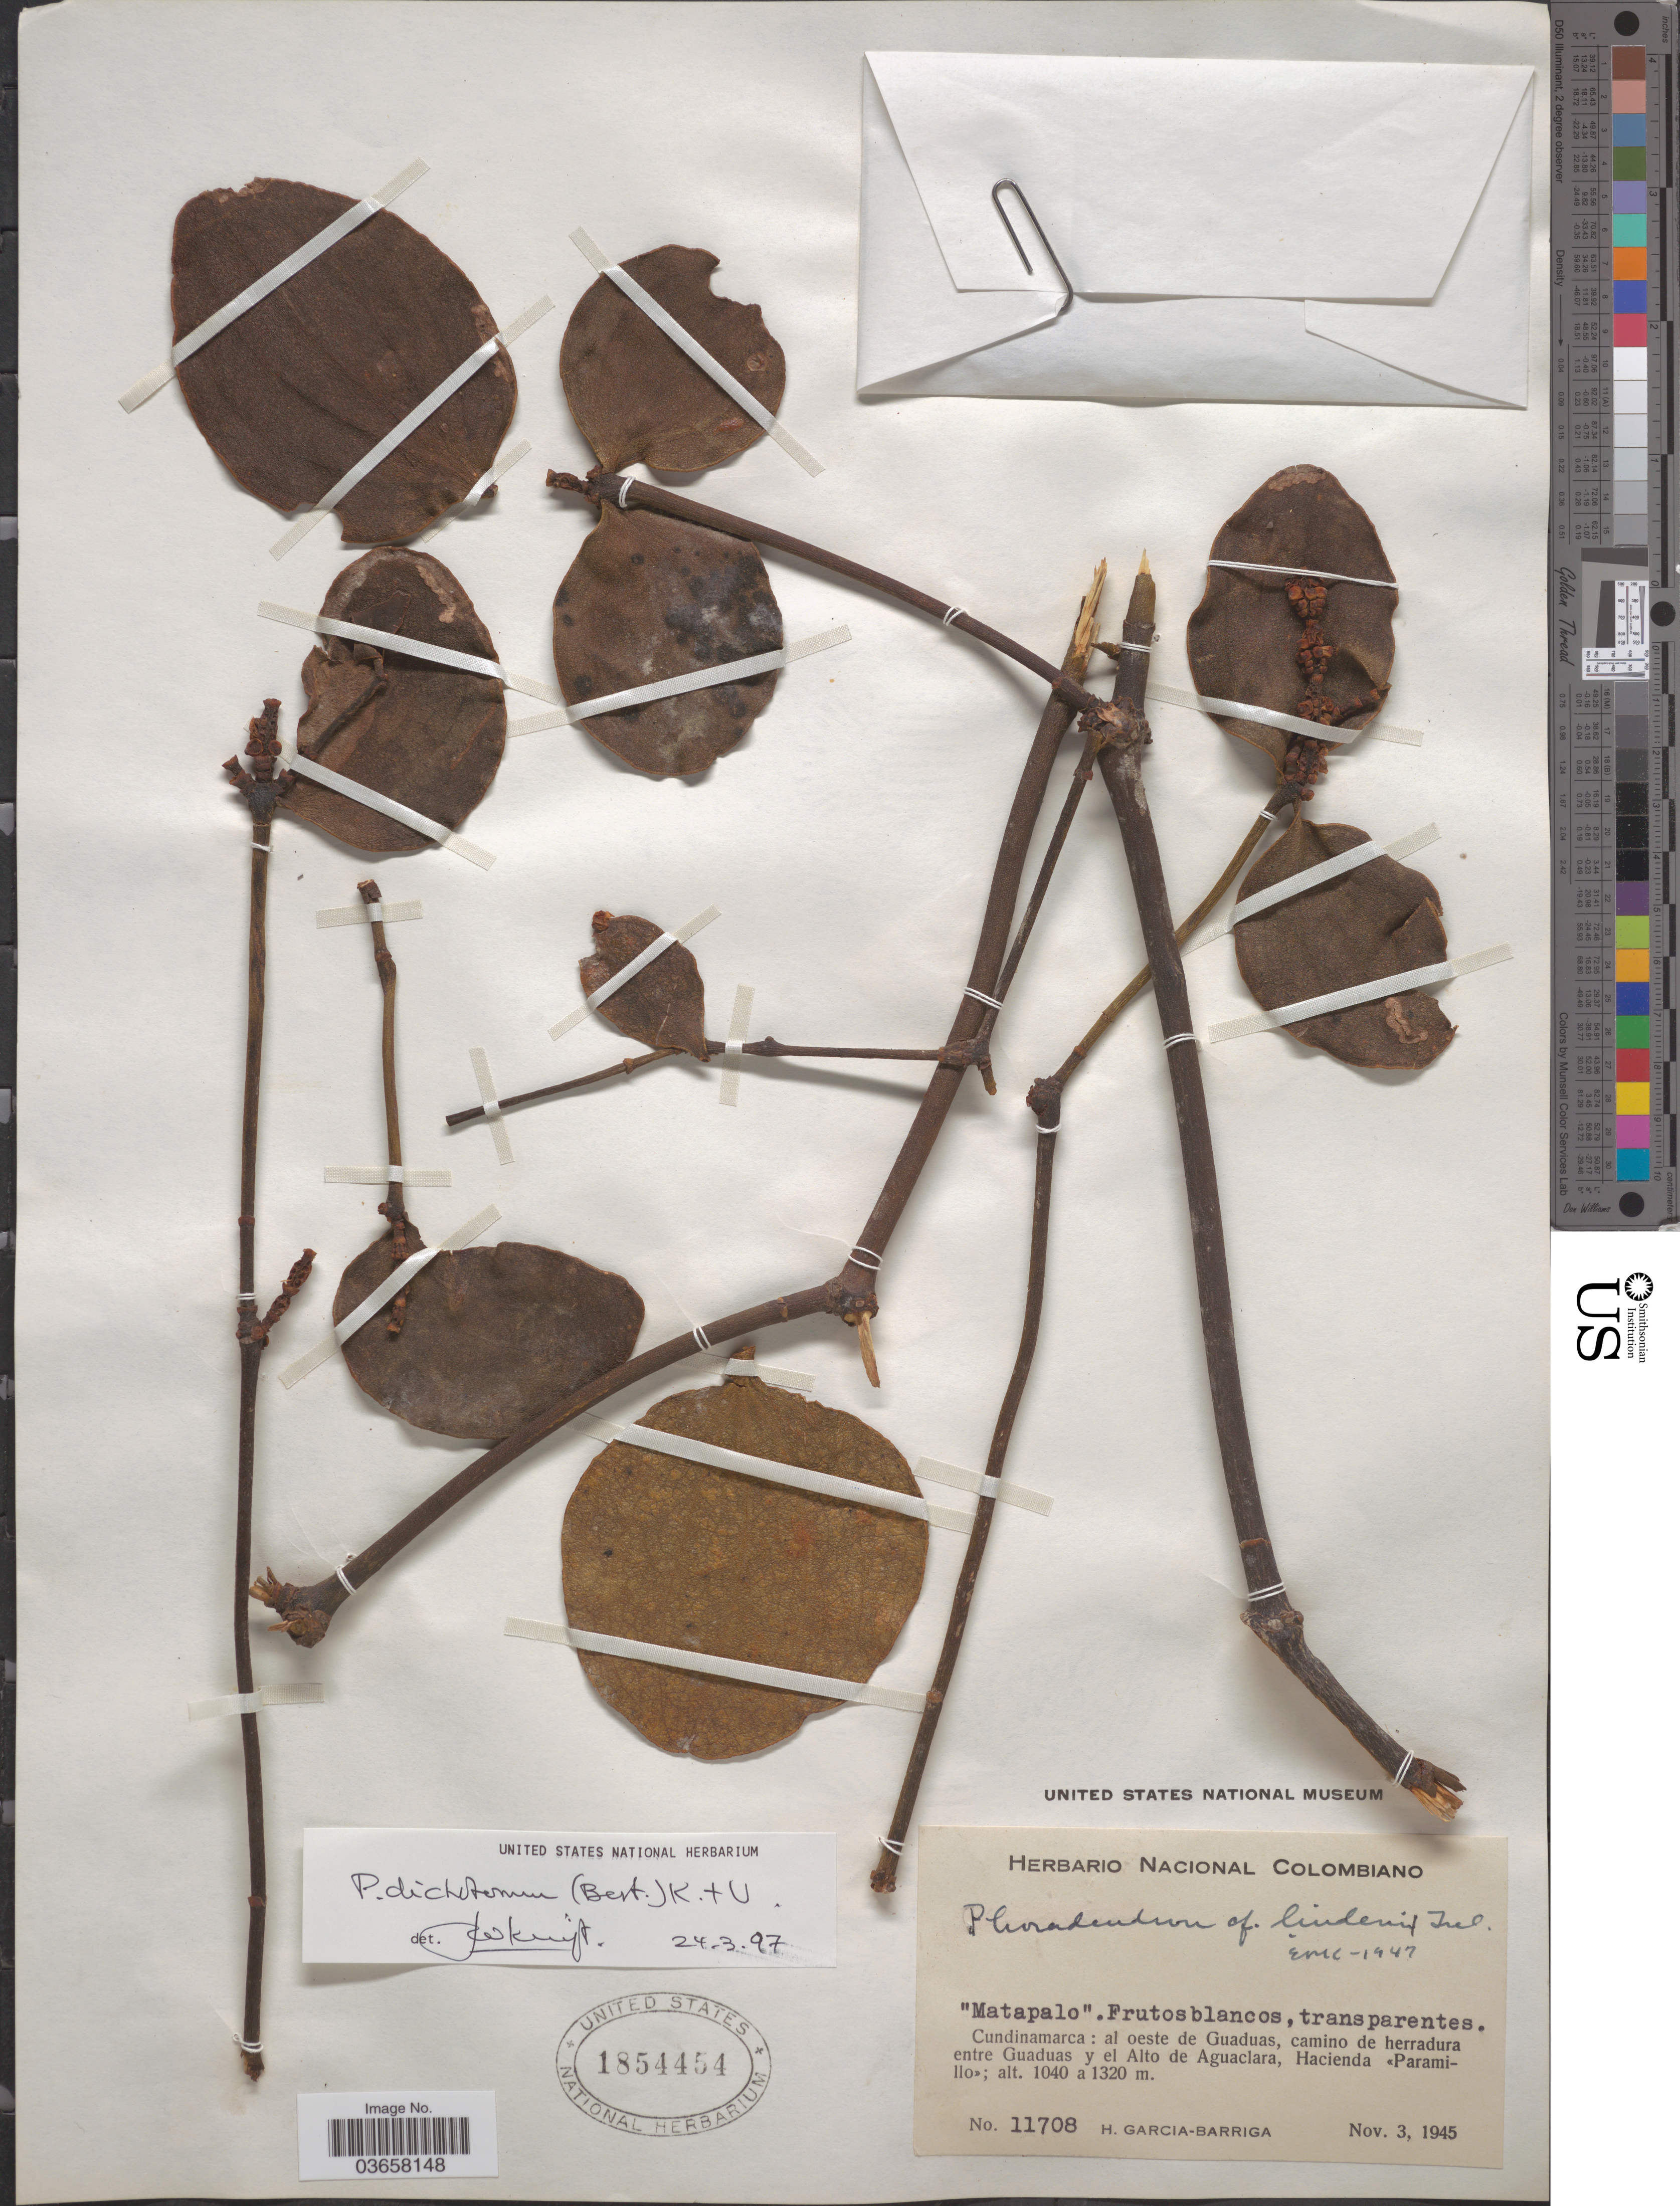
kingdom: Plantae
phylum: Tracheophyta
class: Magnoliopsida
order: Santalales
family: Viscaceae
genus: Phoradendron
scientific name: Phoradendron dichotomum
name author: (D. Don) Ettingsh.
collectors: H. García Barriga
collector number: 11708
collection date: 1945-11-03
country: Colombia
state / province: Cundinamarca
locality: Al oeste de Guaduas, camino de herradura entre Guaduas y el Alto de Aguaclara, Hacienda «Paramillo».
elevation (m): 1040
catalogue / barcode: US 1854454